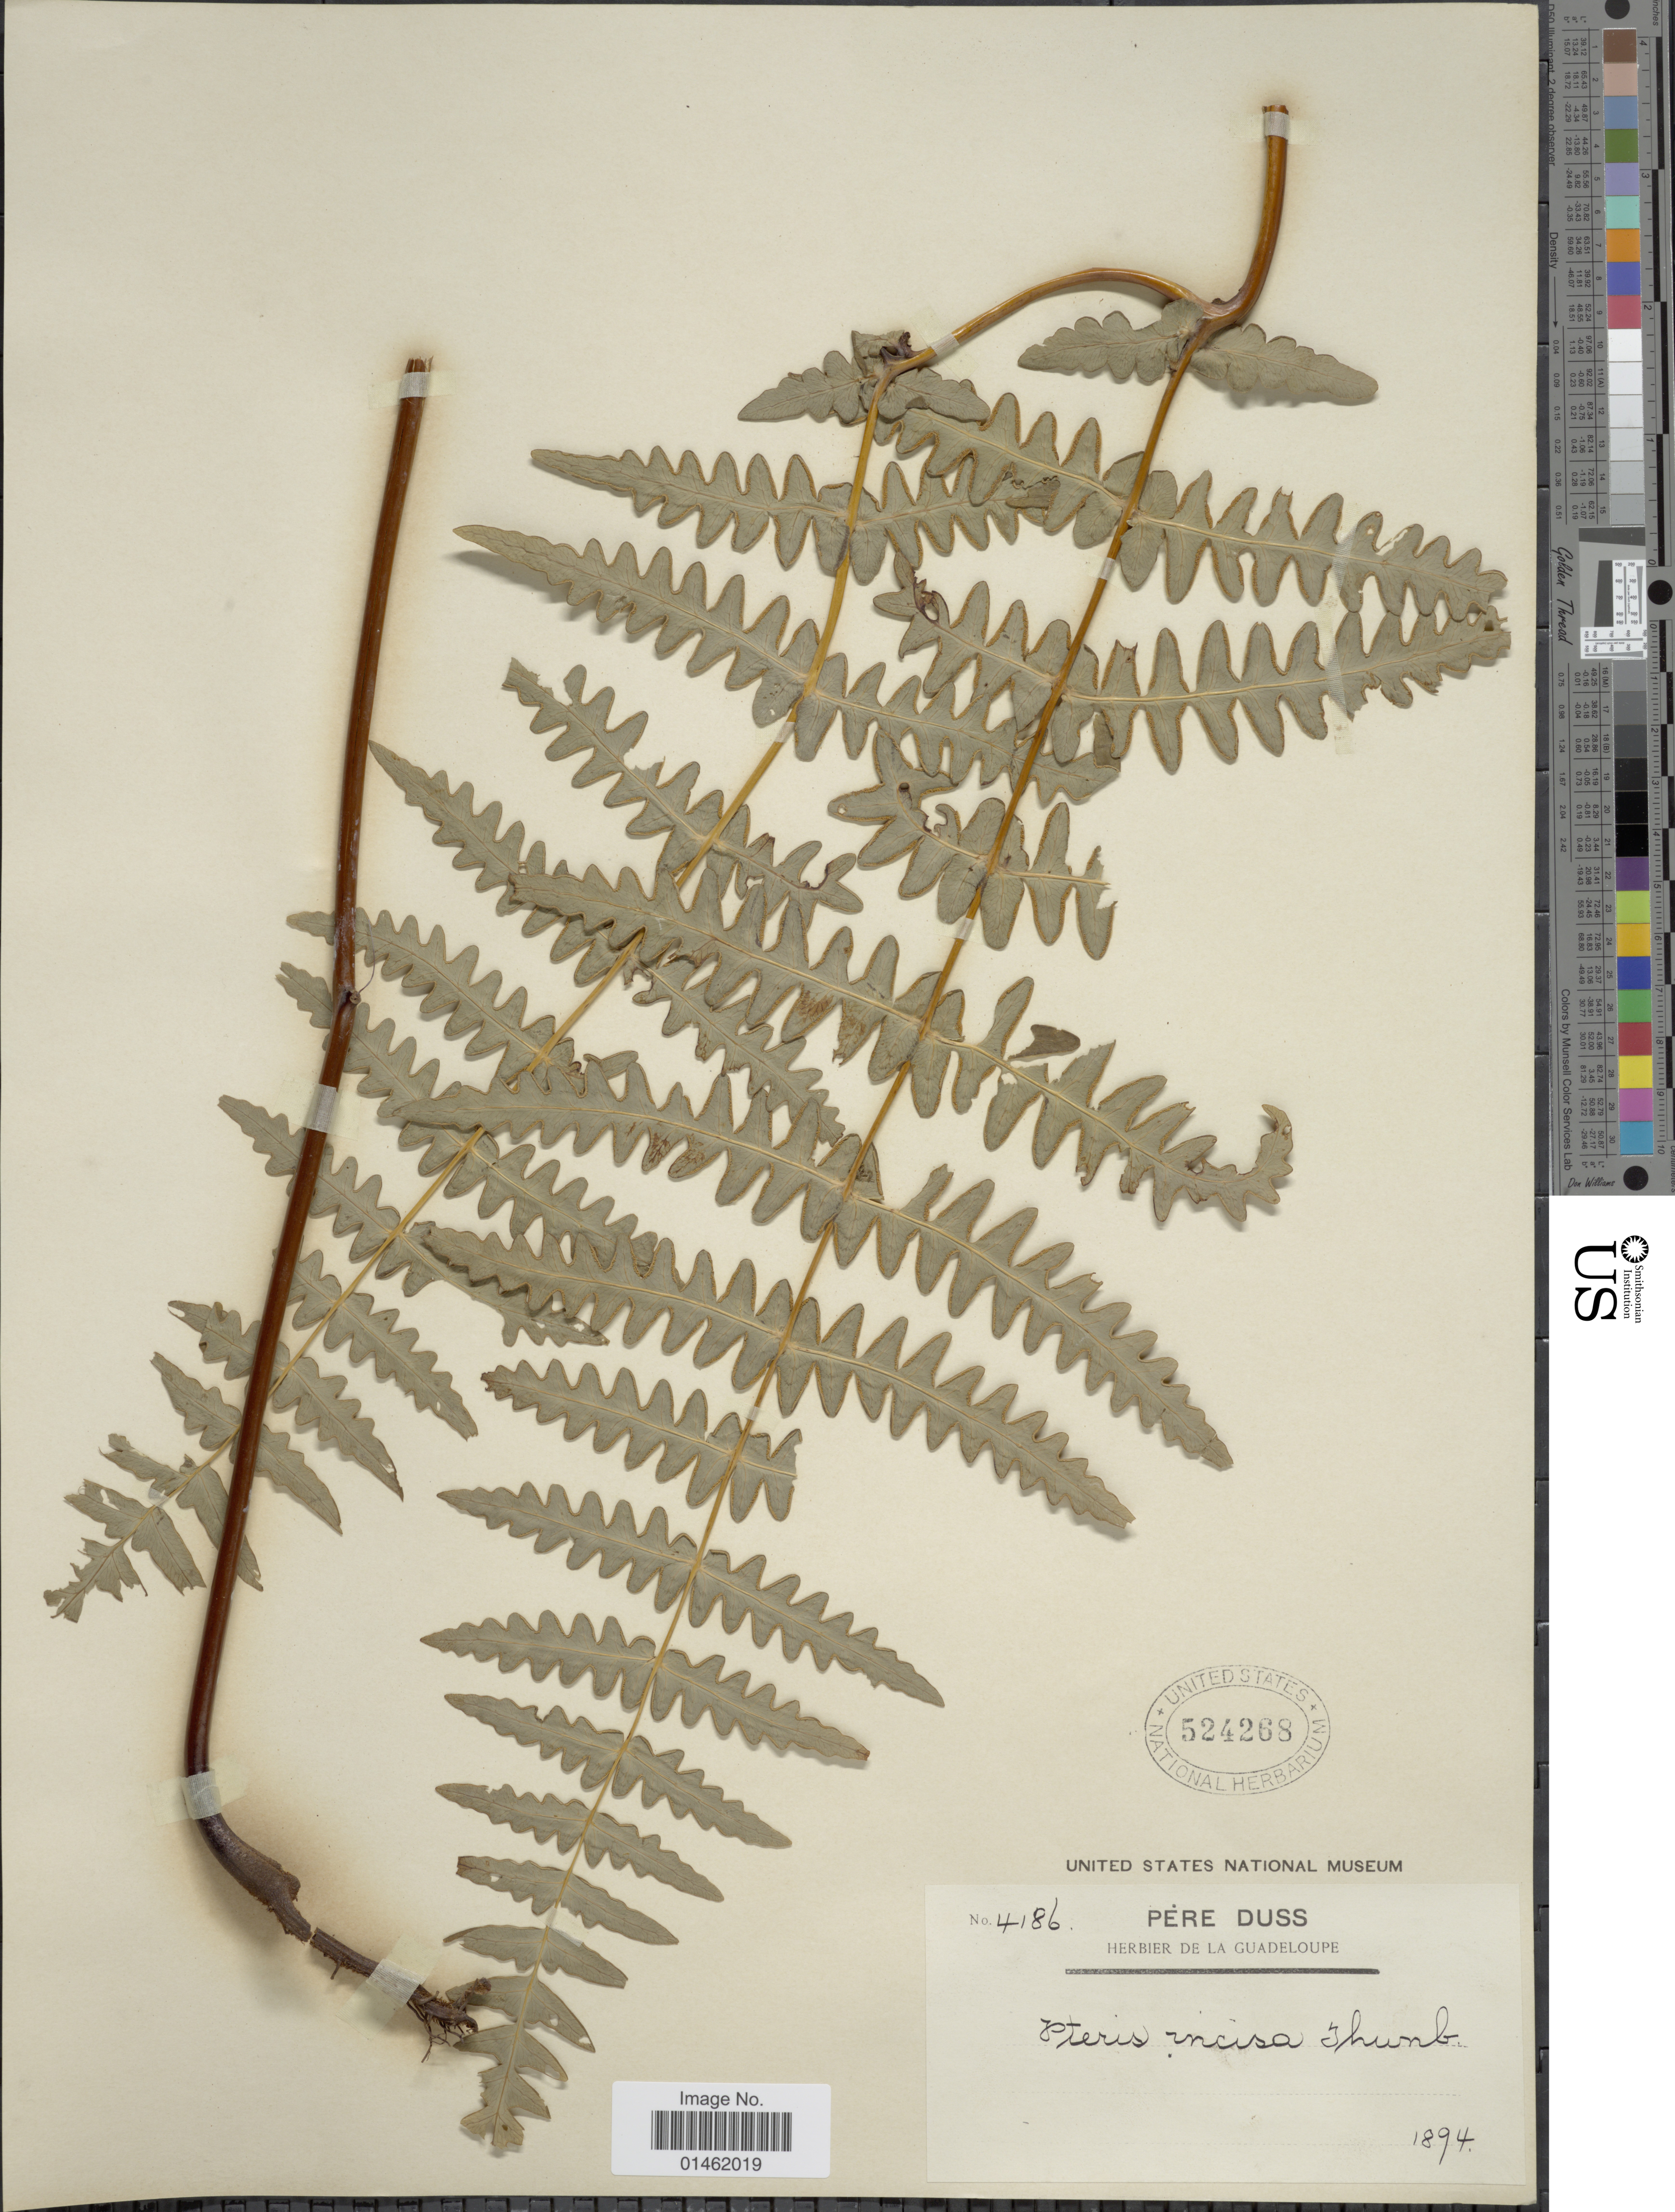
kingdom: Plantae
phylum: Tracheophyta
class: Polypodiopsida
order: Polypodiales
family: Dennstaedtiaceae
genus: Histiopteris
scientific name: Histiopteris incisa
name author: (Thunb.) J. Sm.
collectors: Père Duss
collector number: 4186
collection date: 1894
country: Guadeloupe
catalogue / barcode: US 524268